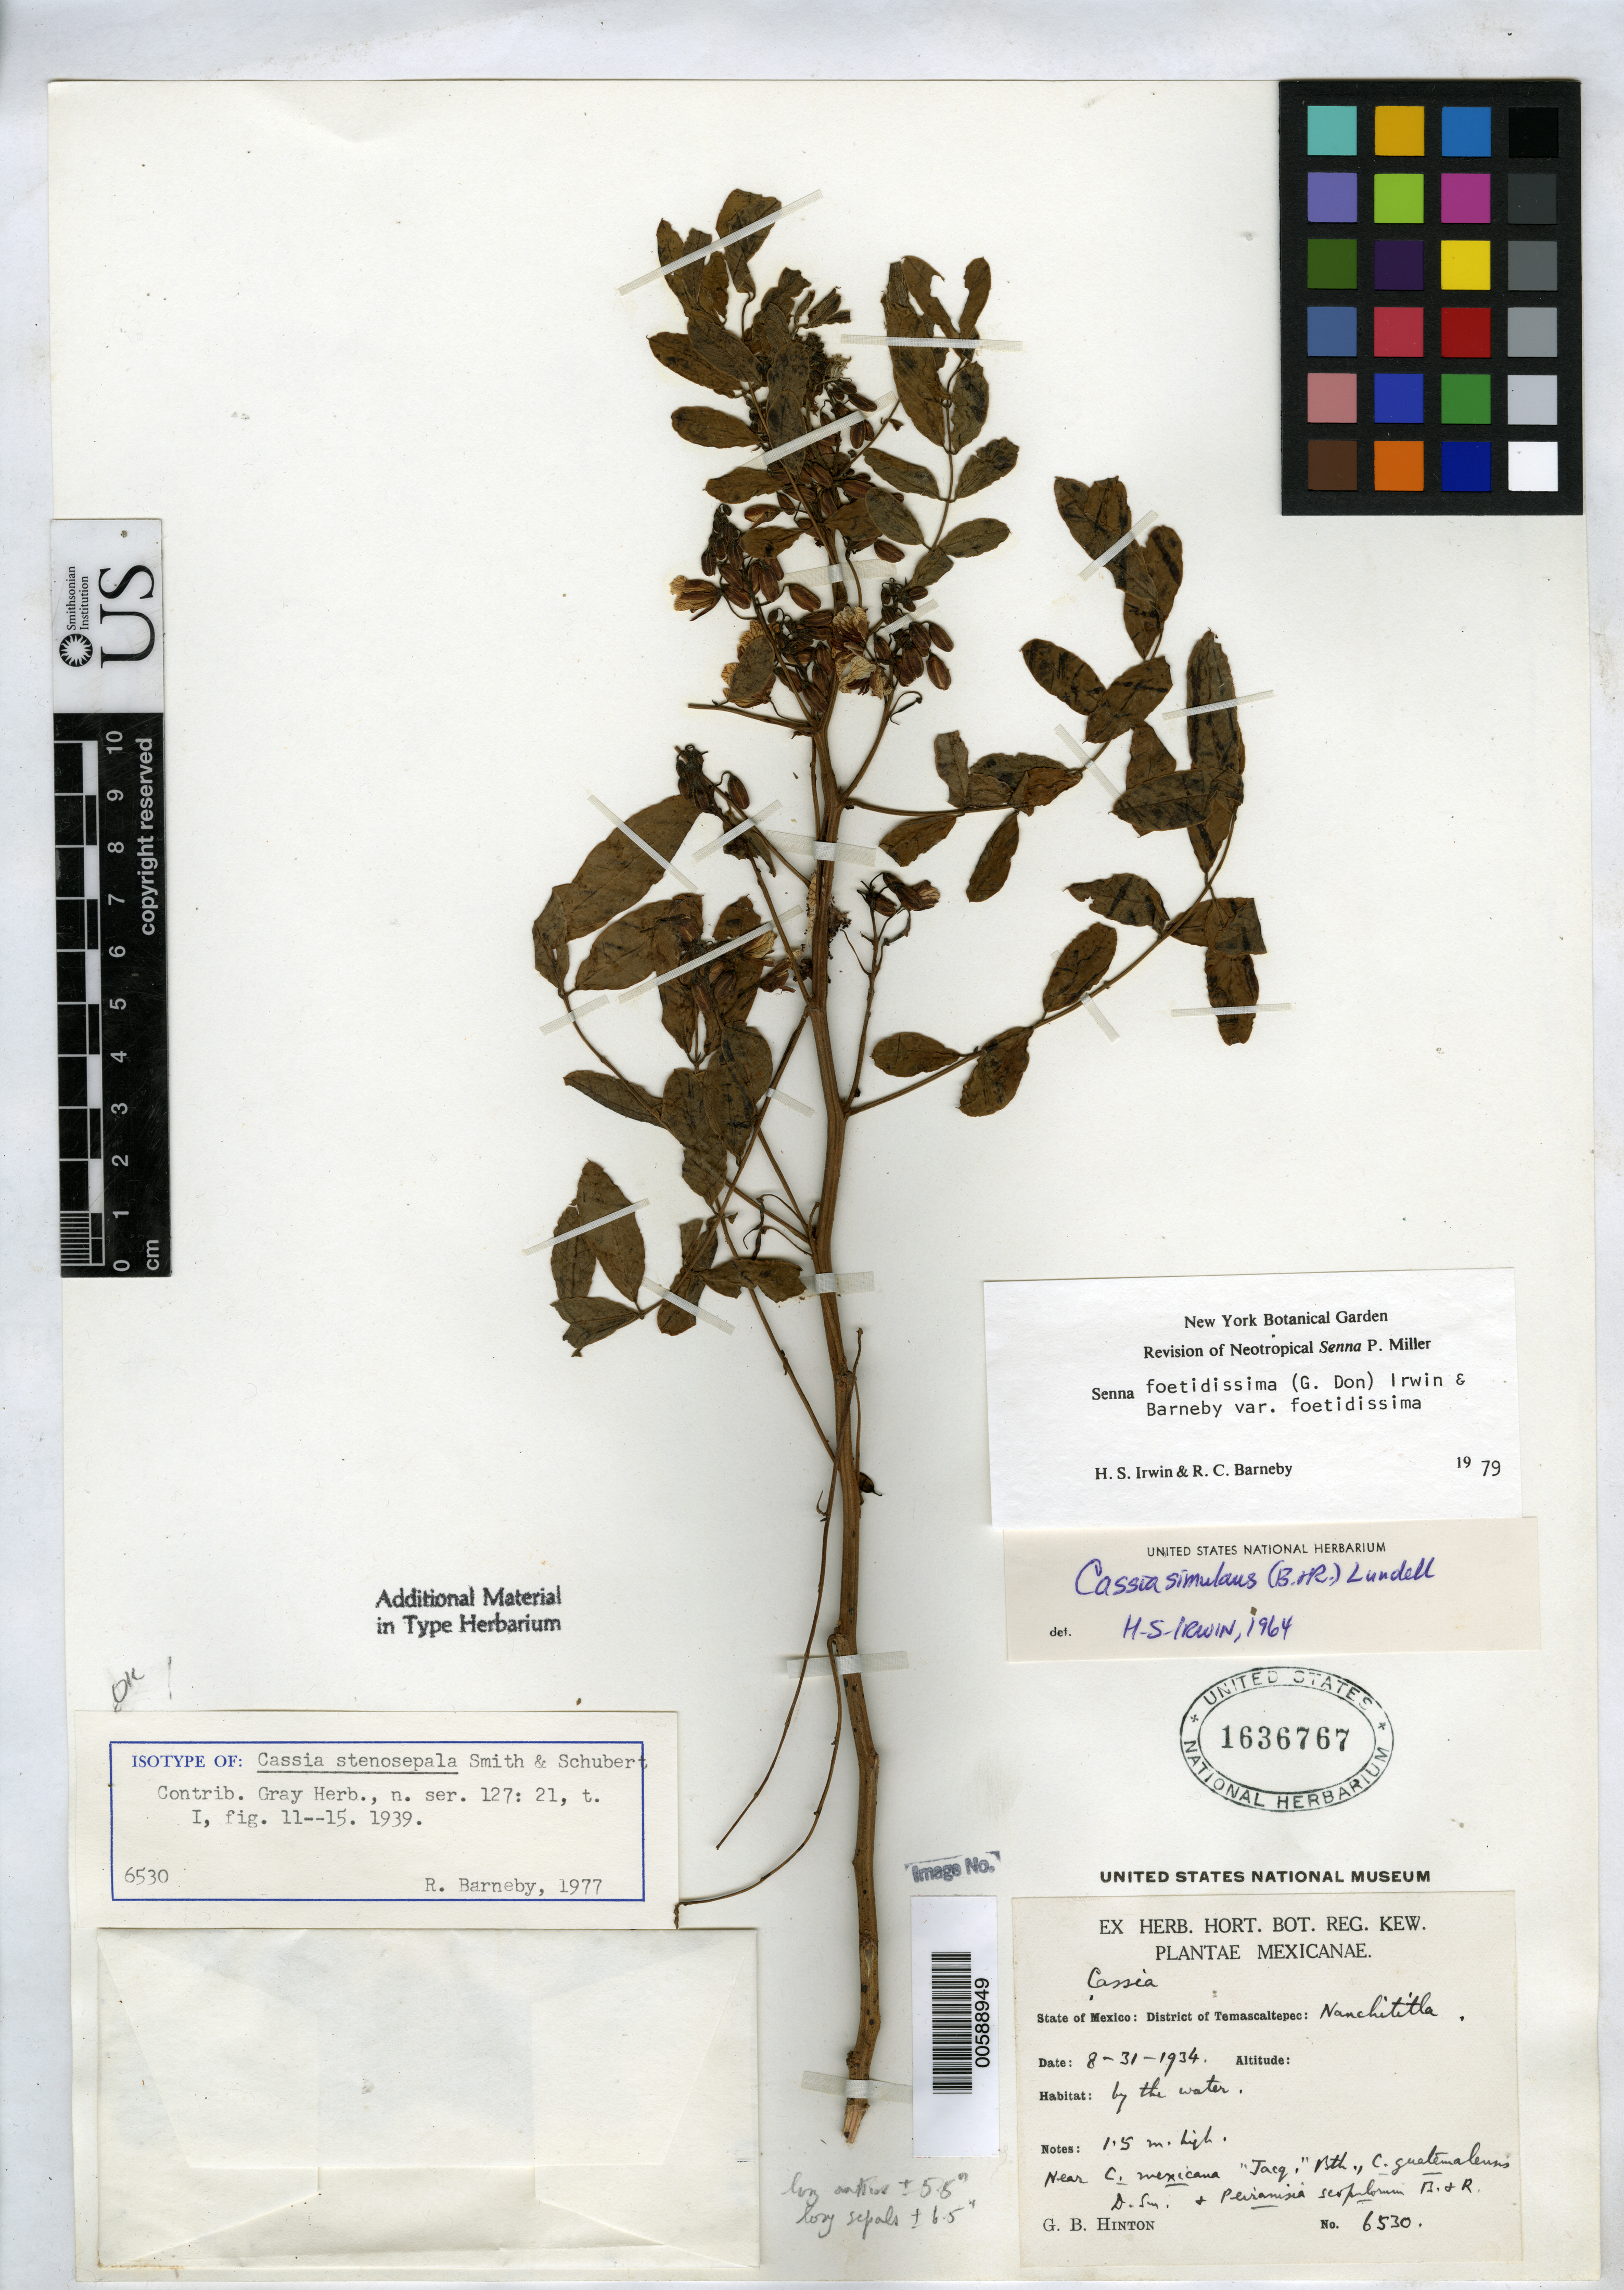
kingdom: Plantae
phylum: Tracheophyta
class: Magnoliopsida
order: Fabales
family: Fabaceae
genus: Cassia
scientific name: Cassia stenosepala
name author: L.B. Sm. & B.G. Schub.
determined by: Irwin, H. S.; Barneby, R. C.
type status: Isotype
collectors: G. B. Hinton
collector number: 6530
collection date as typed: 31 Aug 1934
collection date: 1934-08-31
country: Mexico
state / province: México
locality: Temascaltepec, Nanchititla.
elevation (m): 1.5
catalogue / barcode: US 1636767